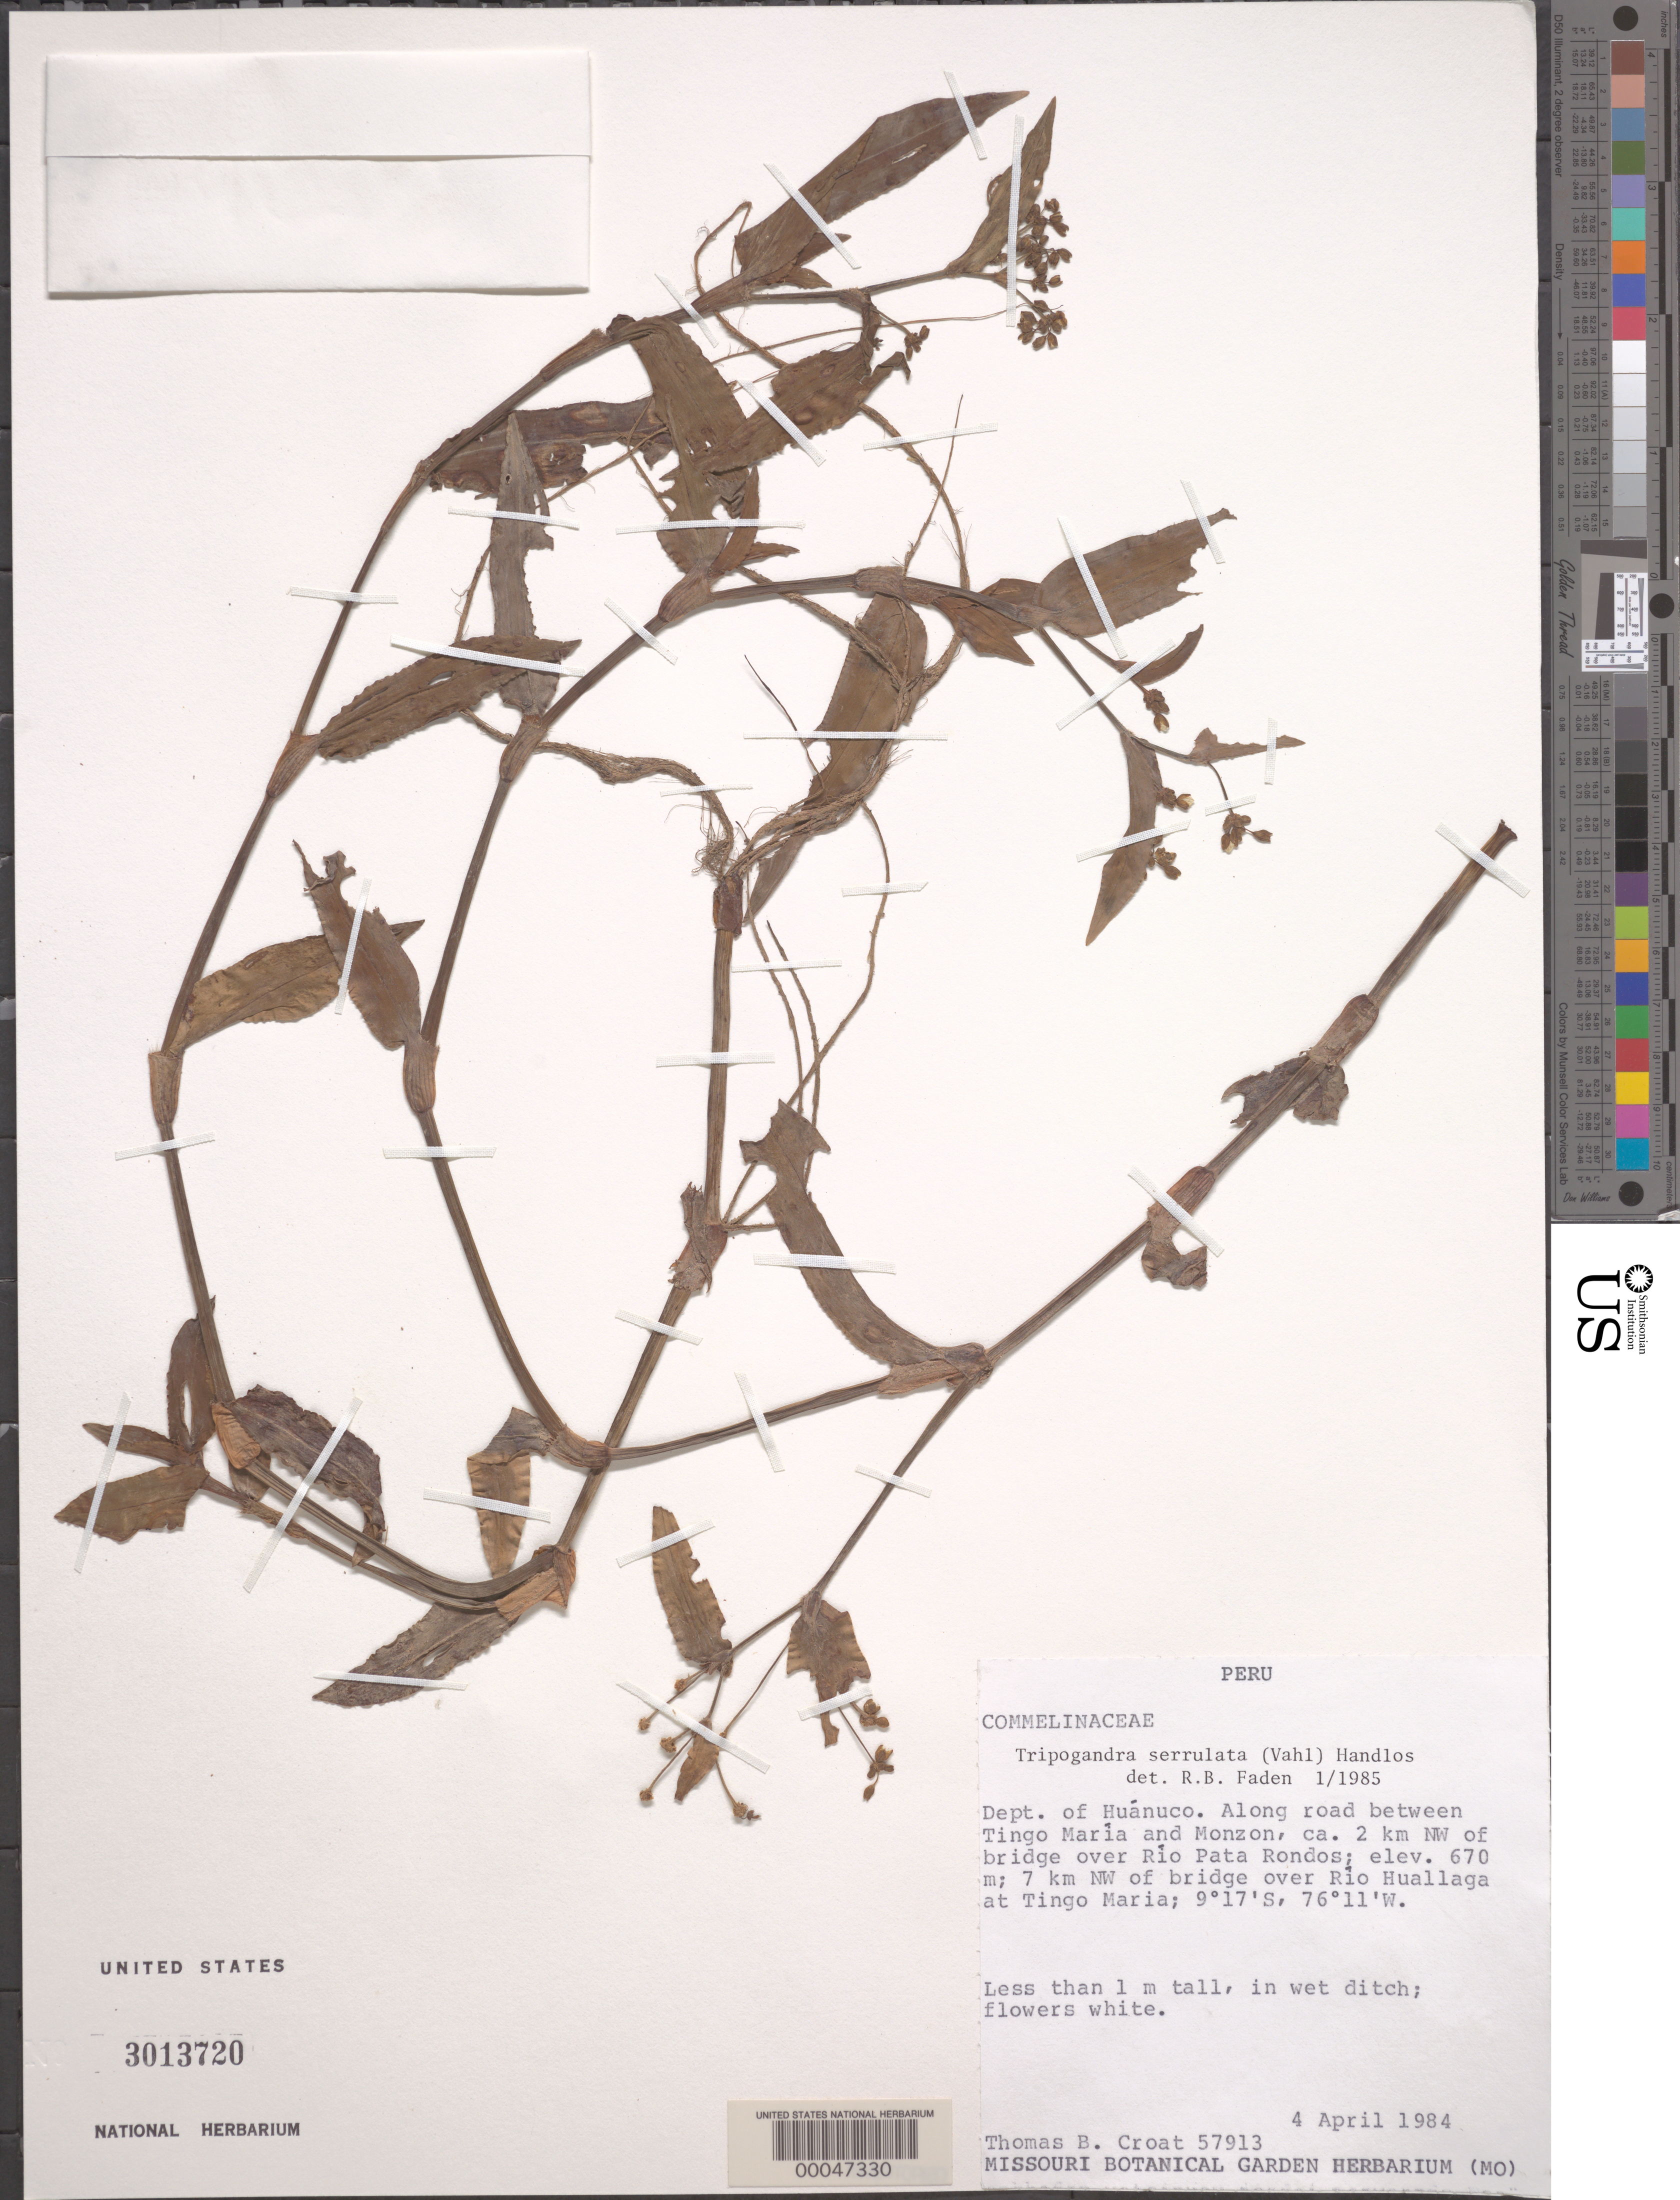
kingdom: Plantae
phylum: Tracheophyta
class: Liliopsida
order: Commelinales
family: Commelinaceae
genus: Tripogandra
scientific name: Tripogandra serrulata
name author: (Vahl) Handlos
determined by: Faden, Robert B., (US), Smithsonian Institution - National Museum of Natural History (UNITED STATES)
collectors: T. B. Croat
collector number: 57913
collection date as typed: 04 Apr 1984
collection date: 1984-04-04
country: Peru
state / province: Huánuco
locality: road between Tingo María and Monzón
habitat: Wet roadside ditch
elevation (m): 670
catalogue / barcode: US 3013720